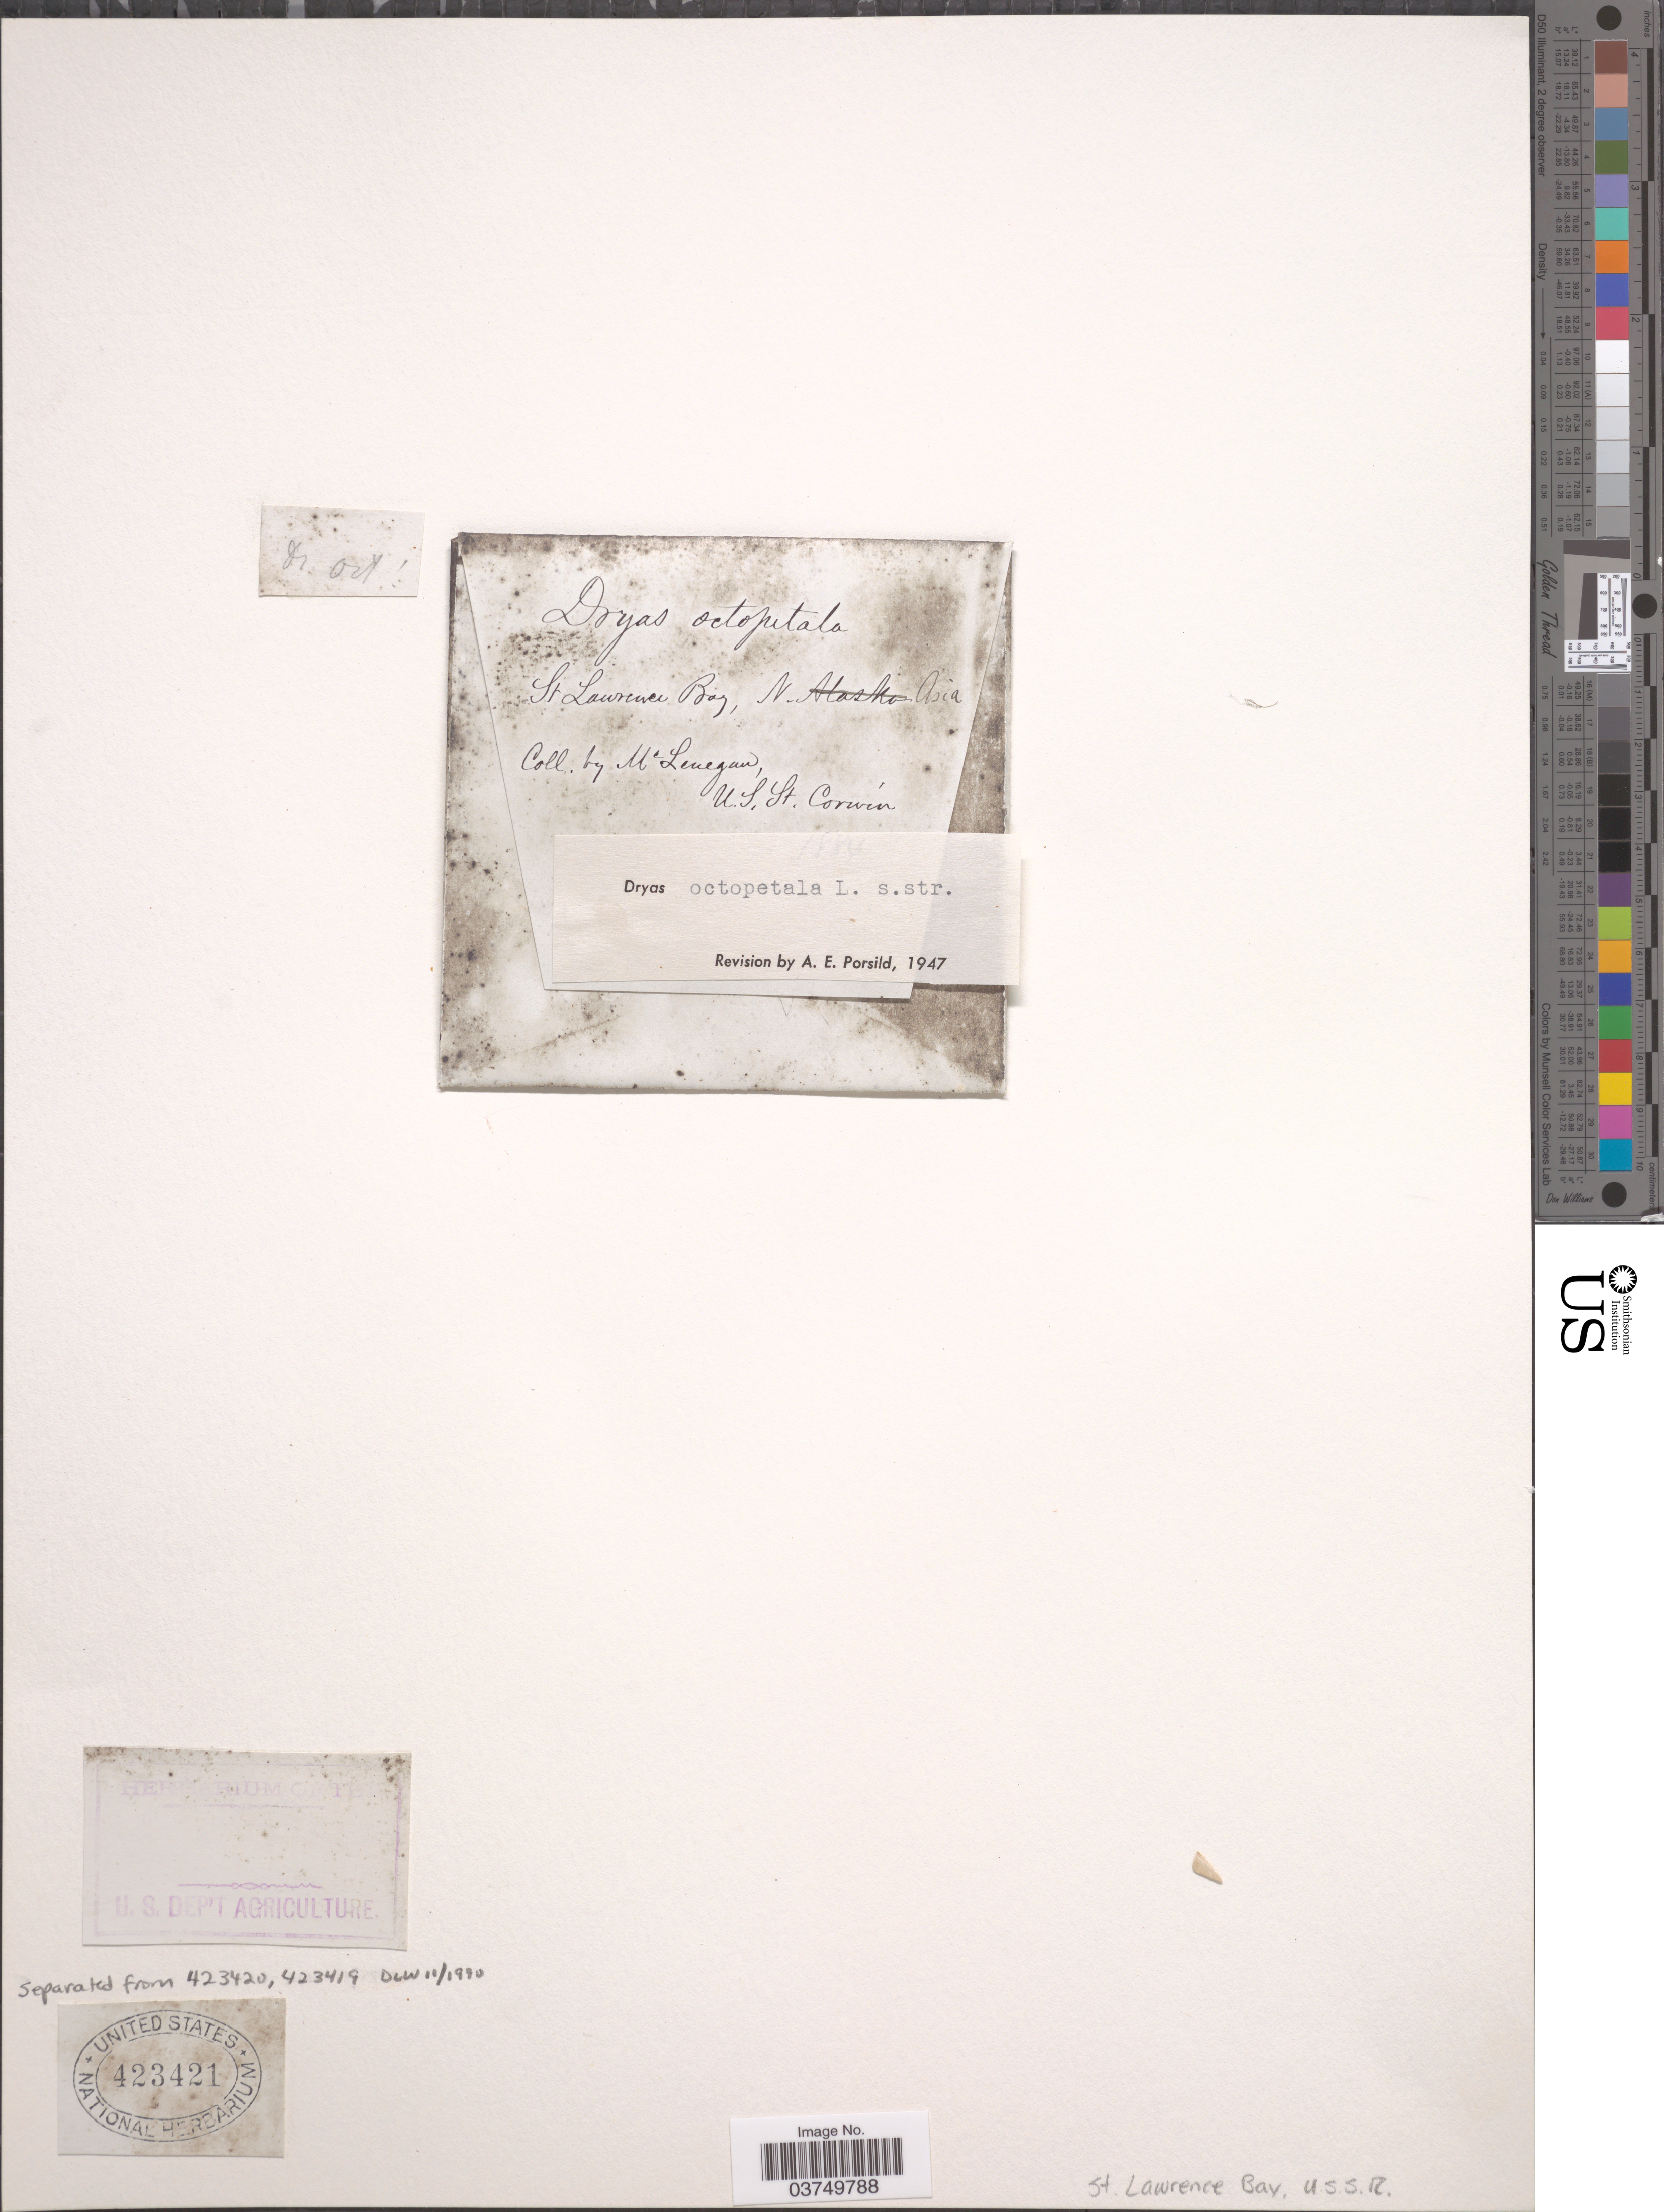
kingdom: Plantae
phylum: Tracheophyta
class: Magnoliopsida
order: Rosales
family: Rosaceae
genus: Dryas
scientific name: Dryas octopetala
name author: L.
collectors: McLenegan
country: United States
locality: St. Lawrence Bay, N. Asia.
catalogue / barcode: US 423421